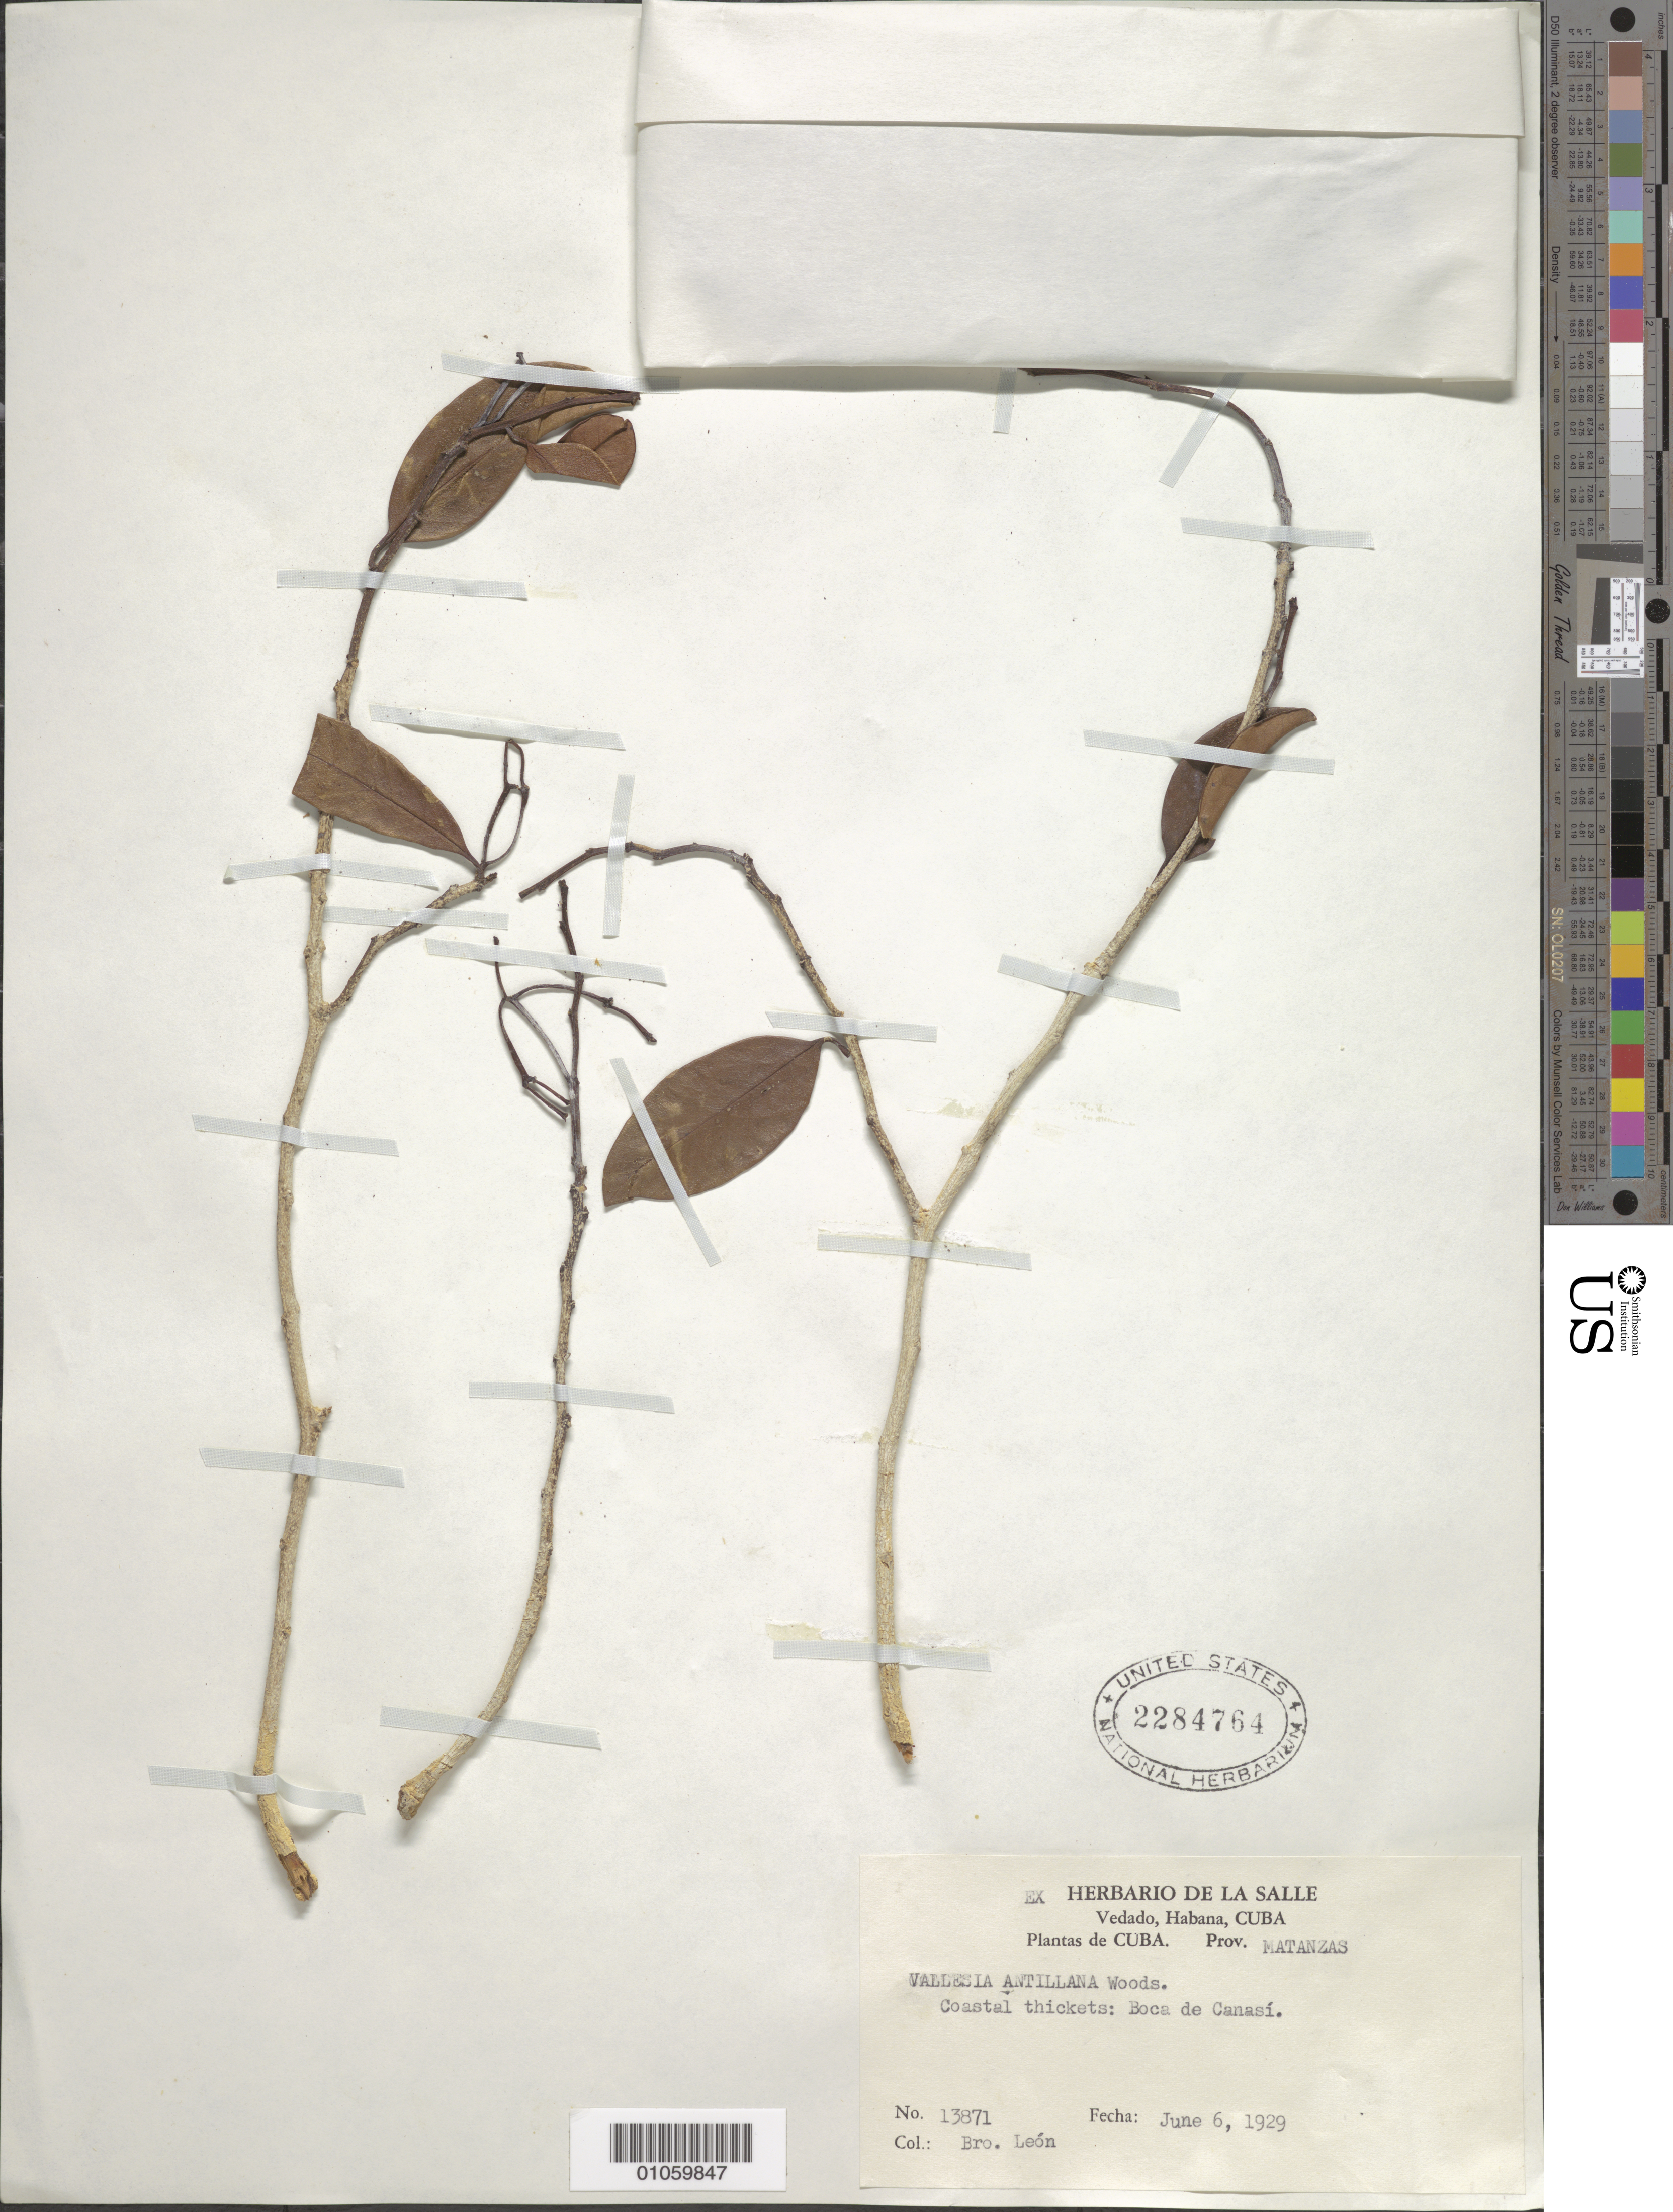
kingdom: Plantae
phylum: Tracheophyta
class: Magnoliopsida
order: Gentianales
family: Apocynaceae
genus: Vallesia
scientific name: Vallesia antillana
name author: Woodson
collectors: Bro. León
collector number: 13871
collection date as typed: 06 Jun 1929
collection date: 1929-06-06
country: Cuba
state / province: Matanzas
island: Cuba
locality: Boca de Canasí, coastal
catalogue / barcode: US 2284764